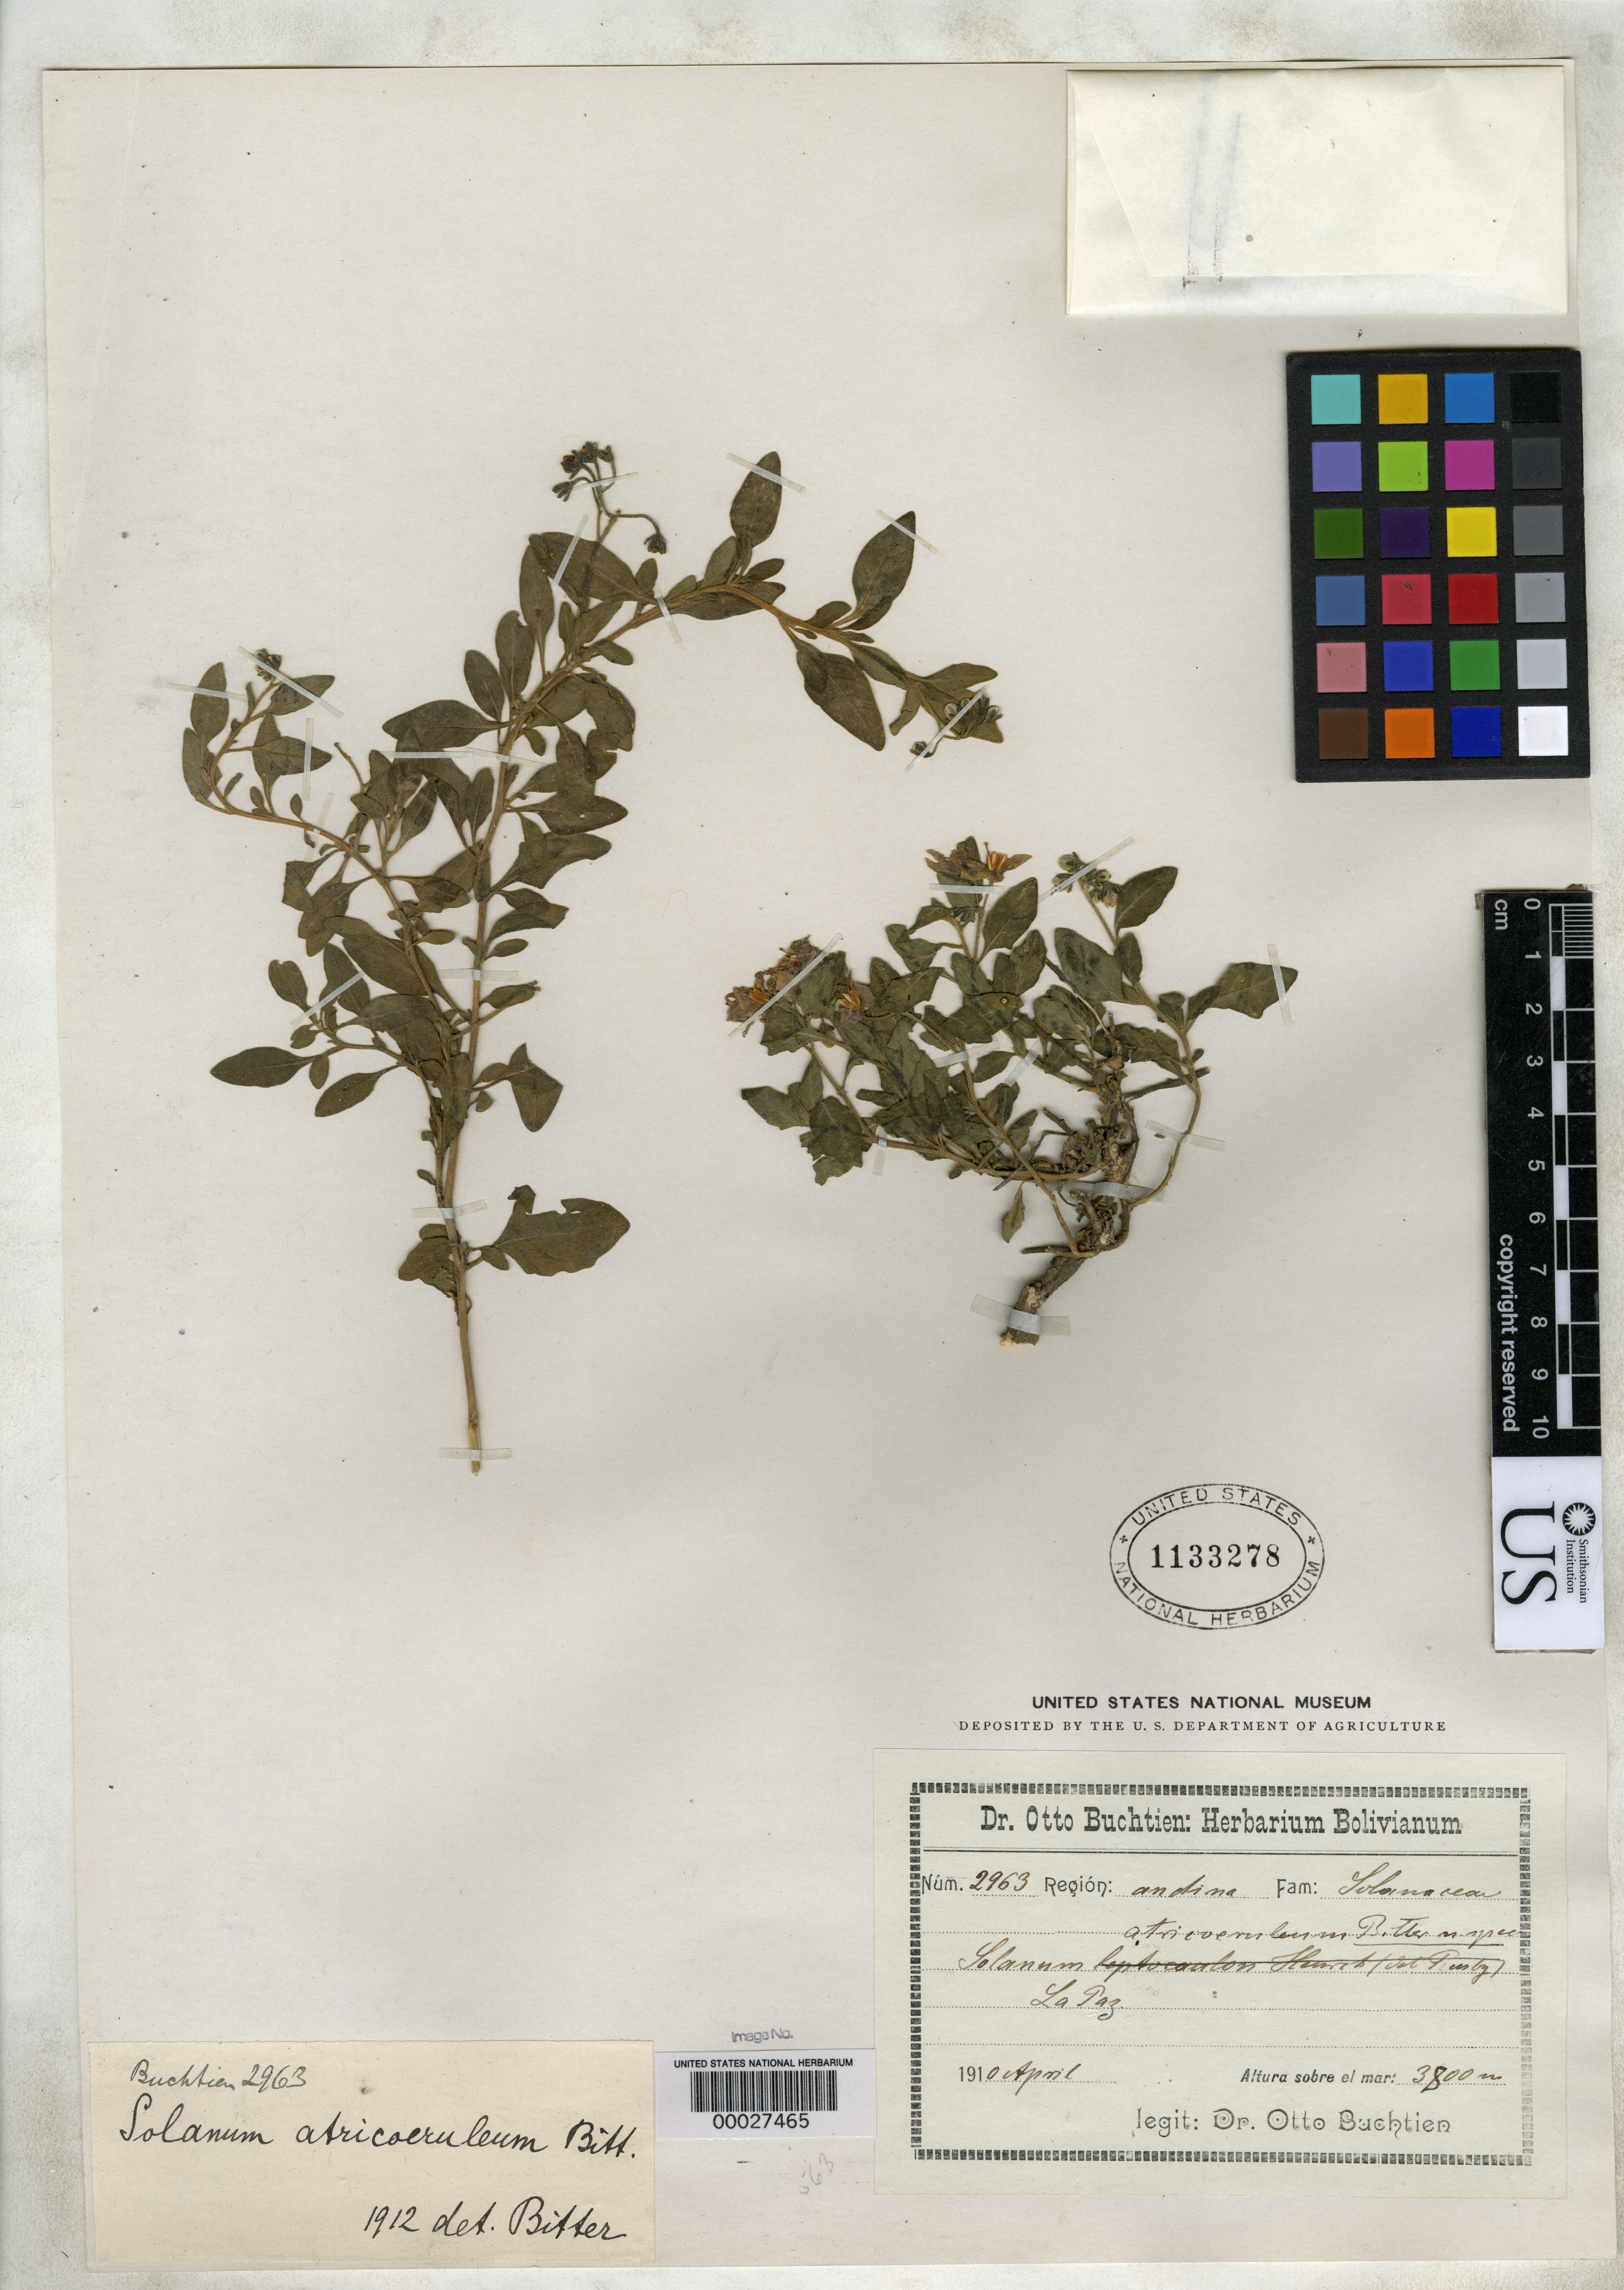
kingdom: Plantae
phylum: Tracheophyta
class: Magnoliopsida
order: Solanales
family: Solanaceae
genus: Solanum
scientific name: Solanum atricoeruleum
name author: Bitter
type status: Isosyntype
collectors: O. Buchtien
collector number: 2963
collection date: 1910-04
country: Bolivia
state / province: La Páz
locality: Region Andina, La Paz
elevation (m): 3800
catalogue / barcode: US 1133278